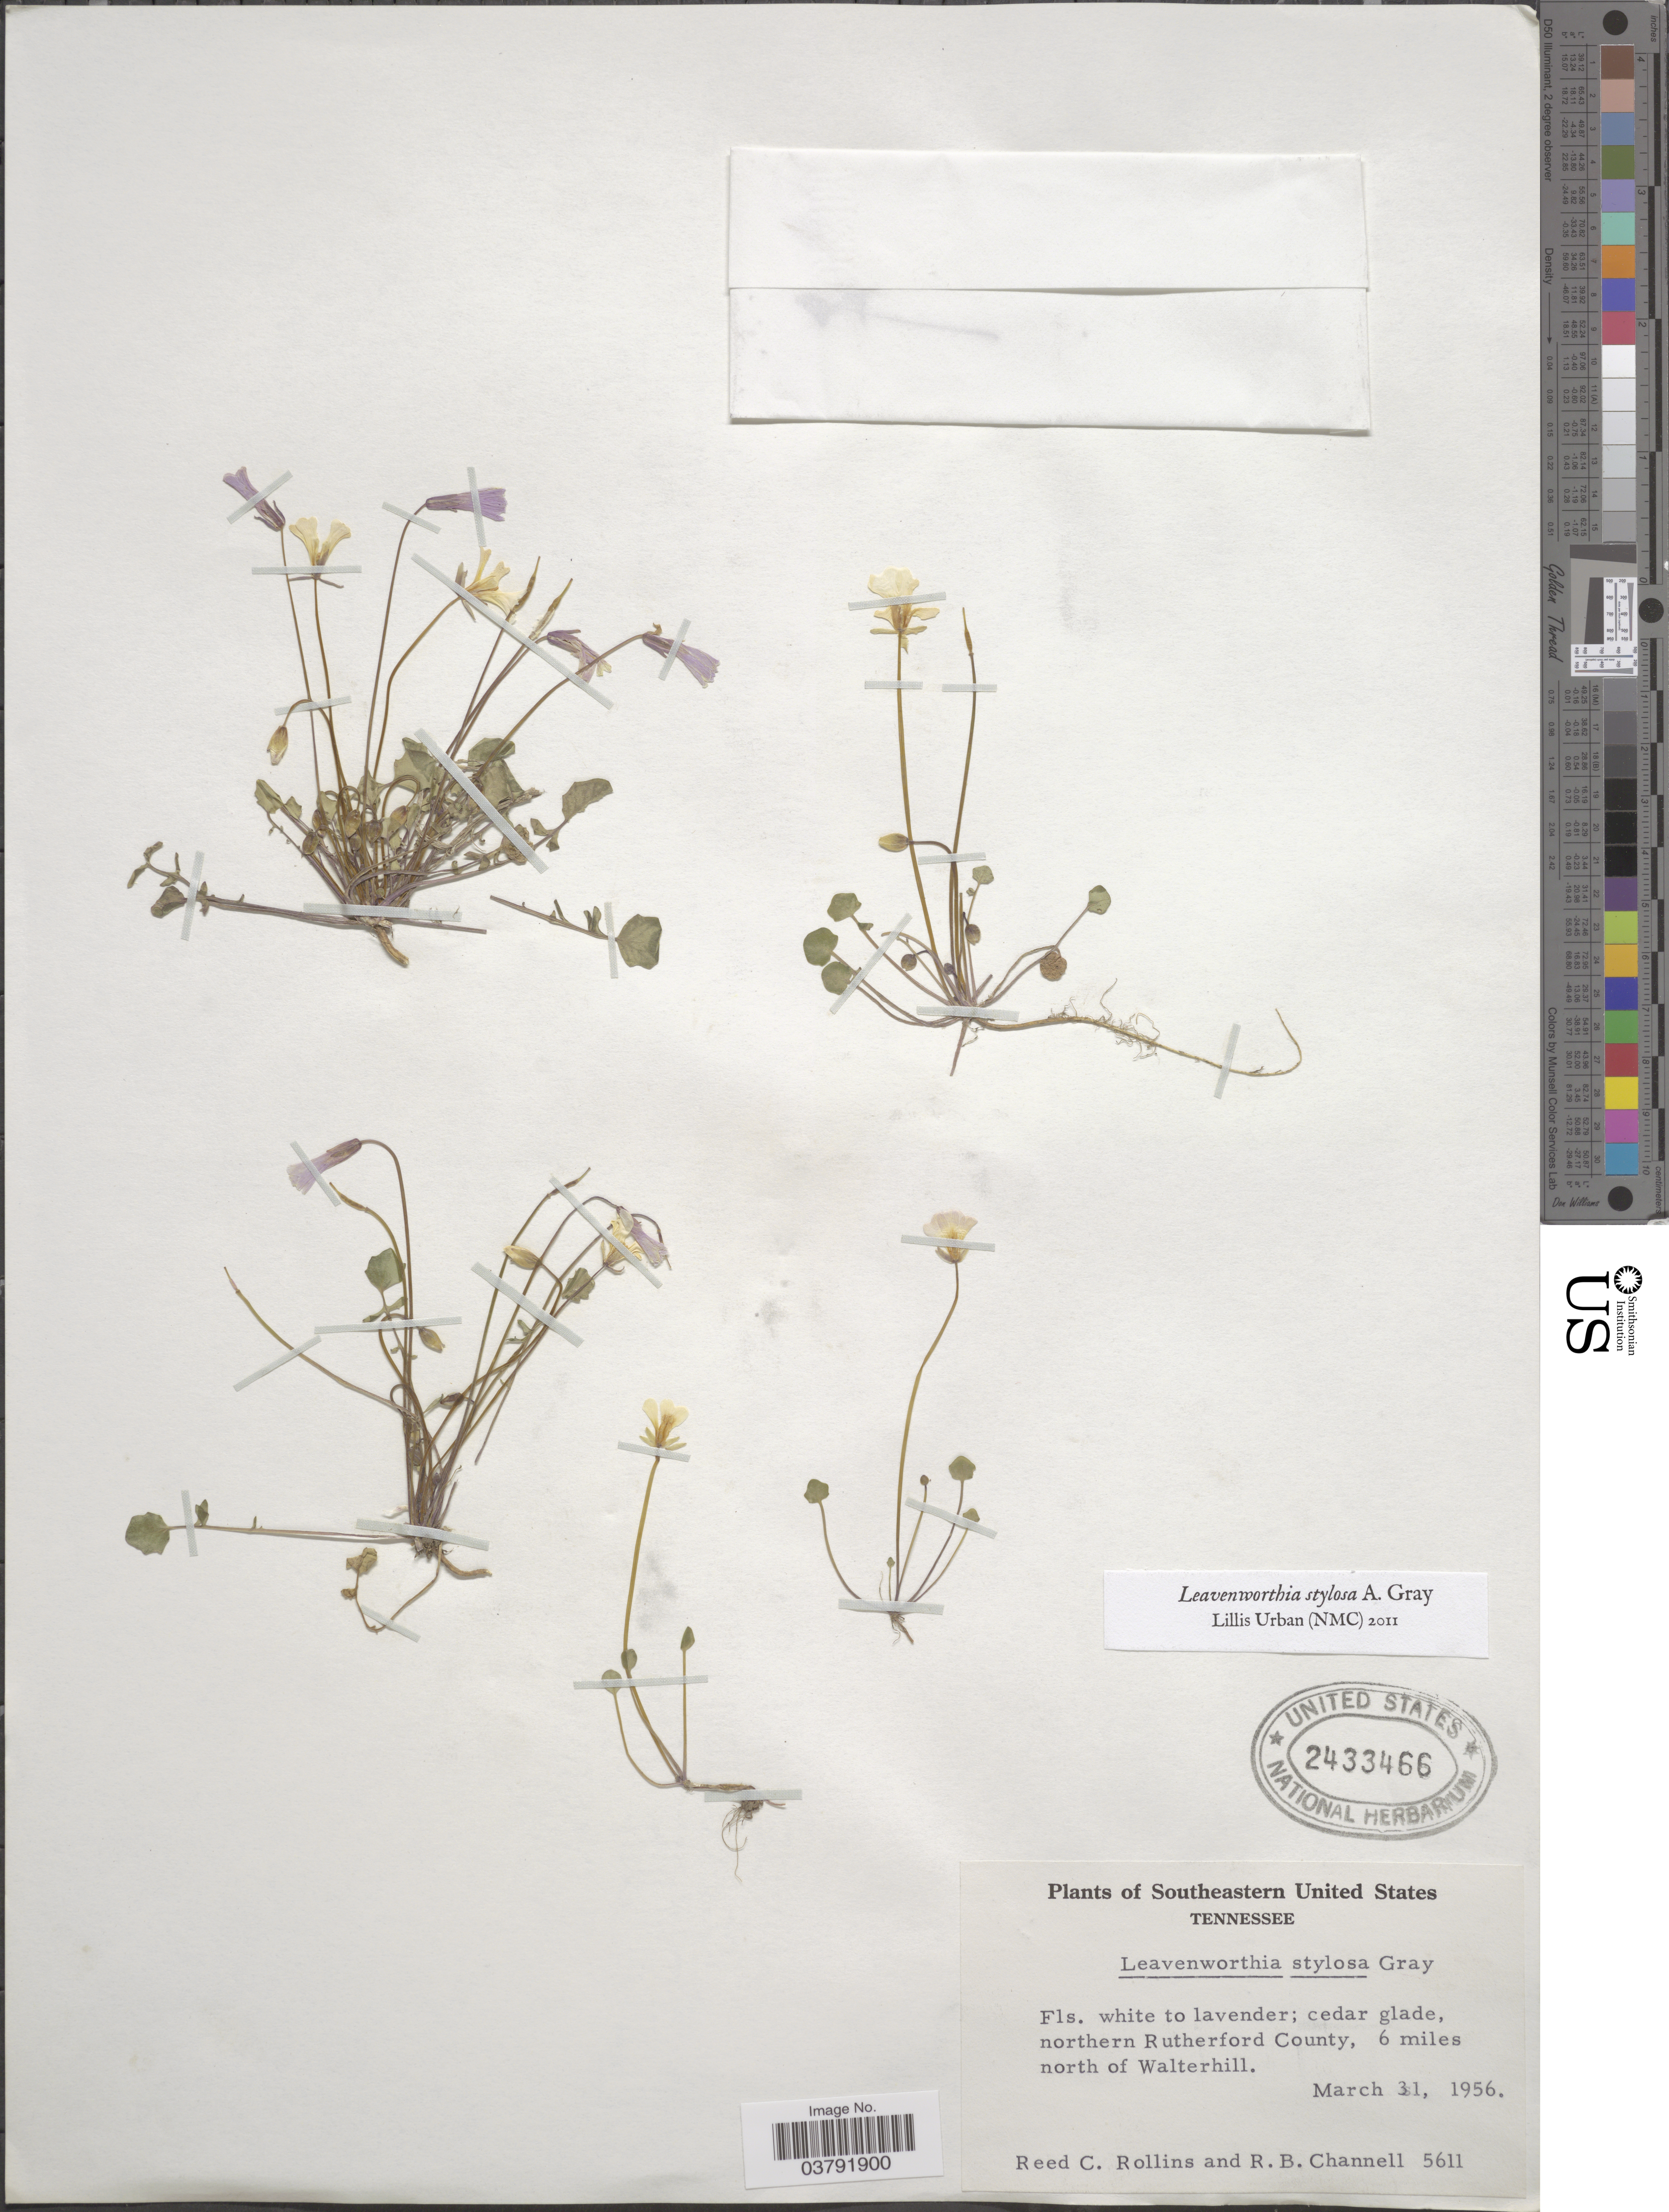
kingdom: Plantae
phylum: Tracheophyta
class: Magnoliopsida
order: Brassicales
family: Brassicaceae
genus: Leavenworthia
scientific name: Leavenworthia stylosa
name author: A. Gray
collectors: R. C. Rollins & R. B. Channell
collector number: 5611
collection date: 1956-03-31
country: United States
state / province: Tennessee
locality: Southeastern United States. Northern Rutherford County, 6 miles north of Walterhill.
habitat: cedar glade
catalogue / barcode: US 2433466